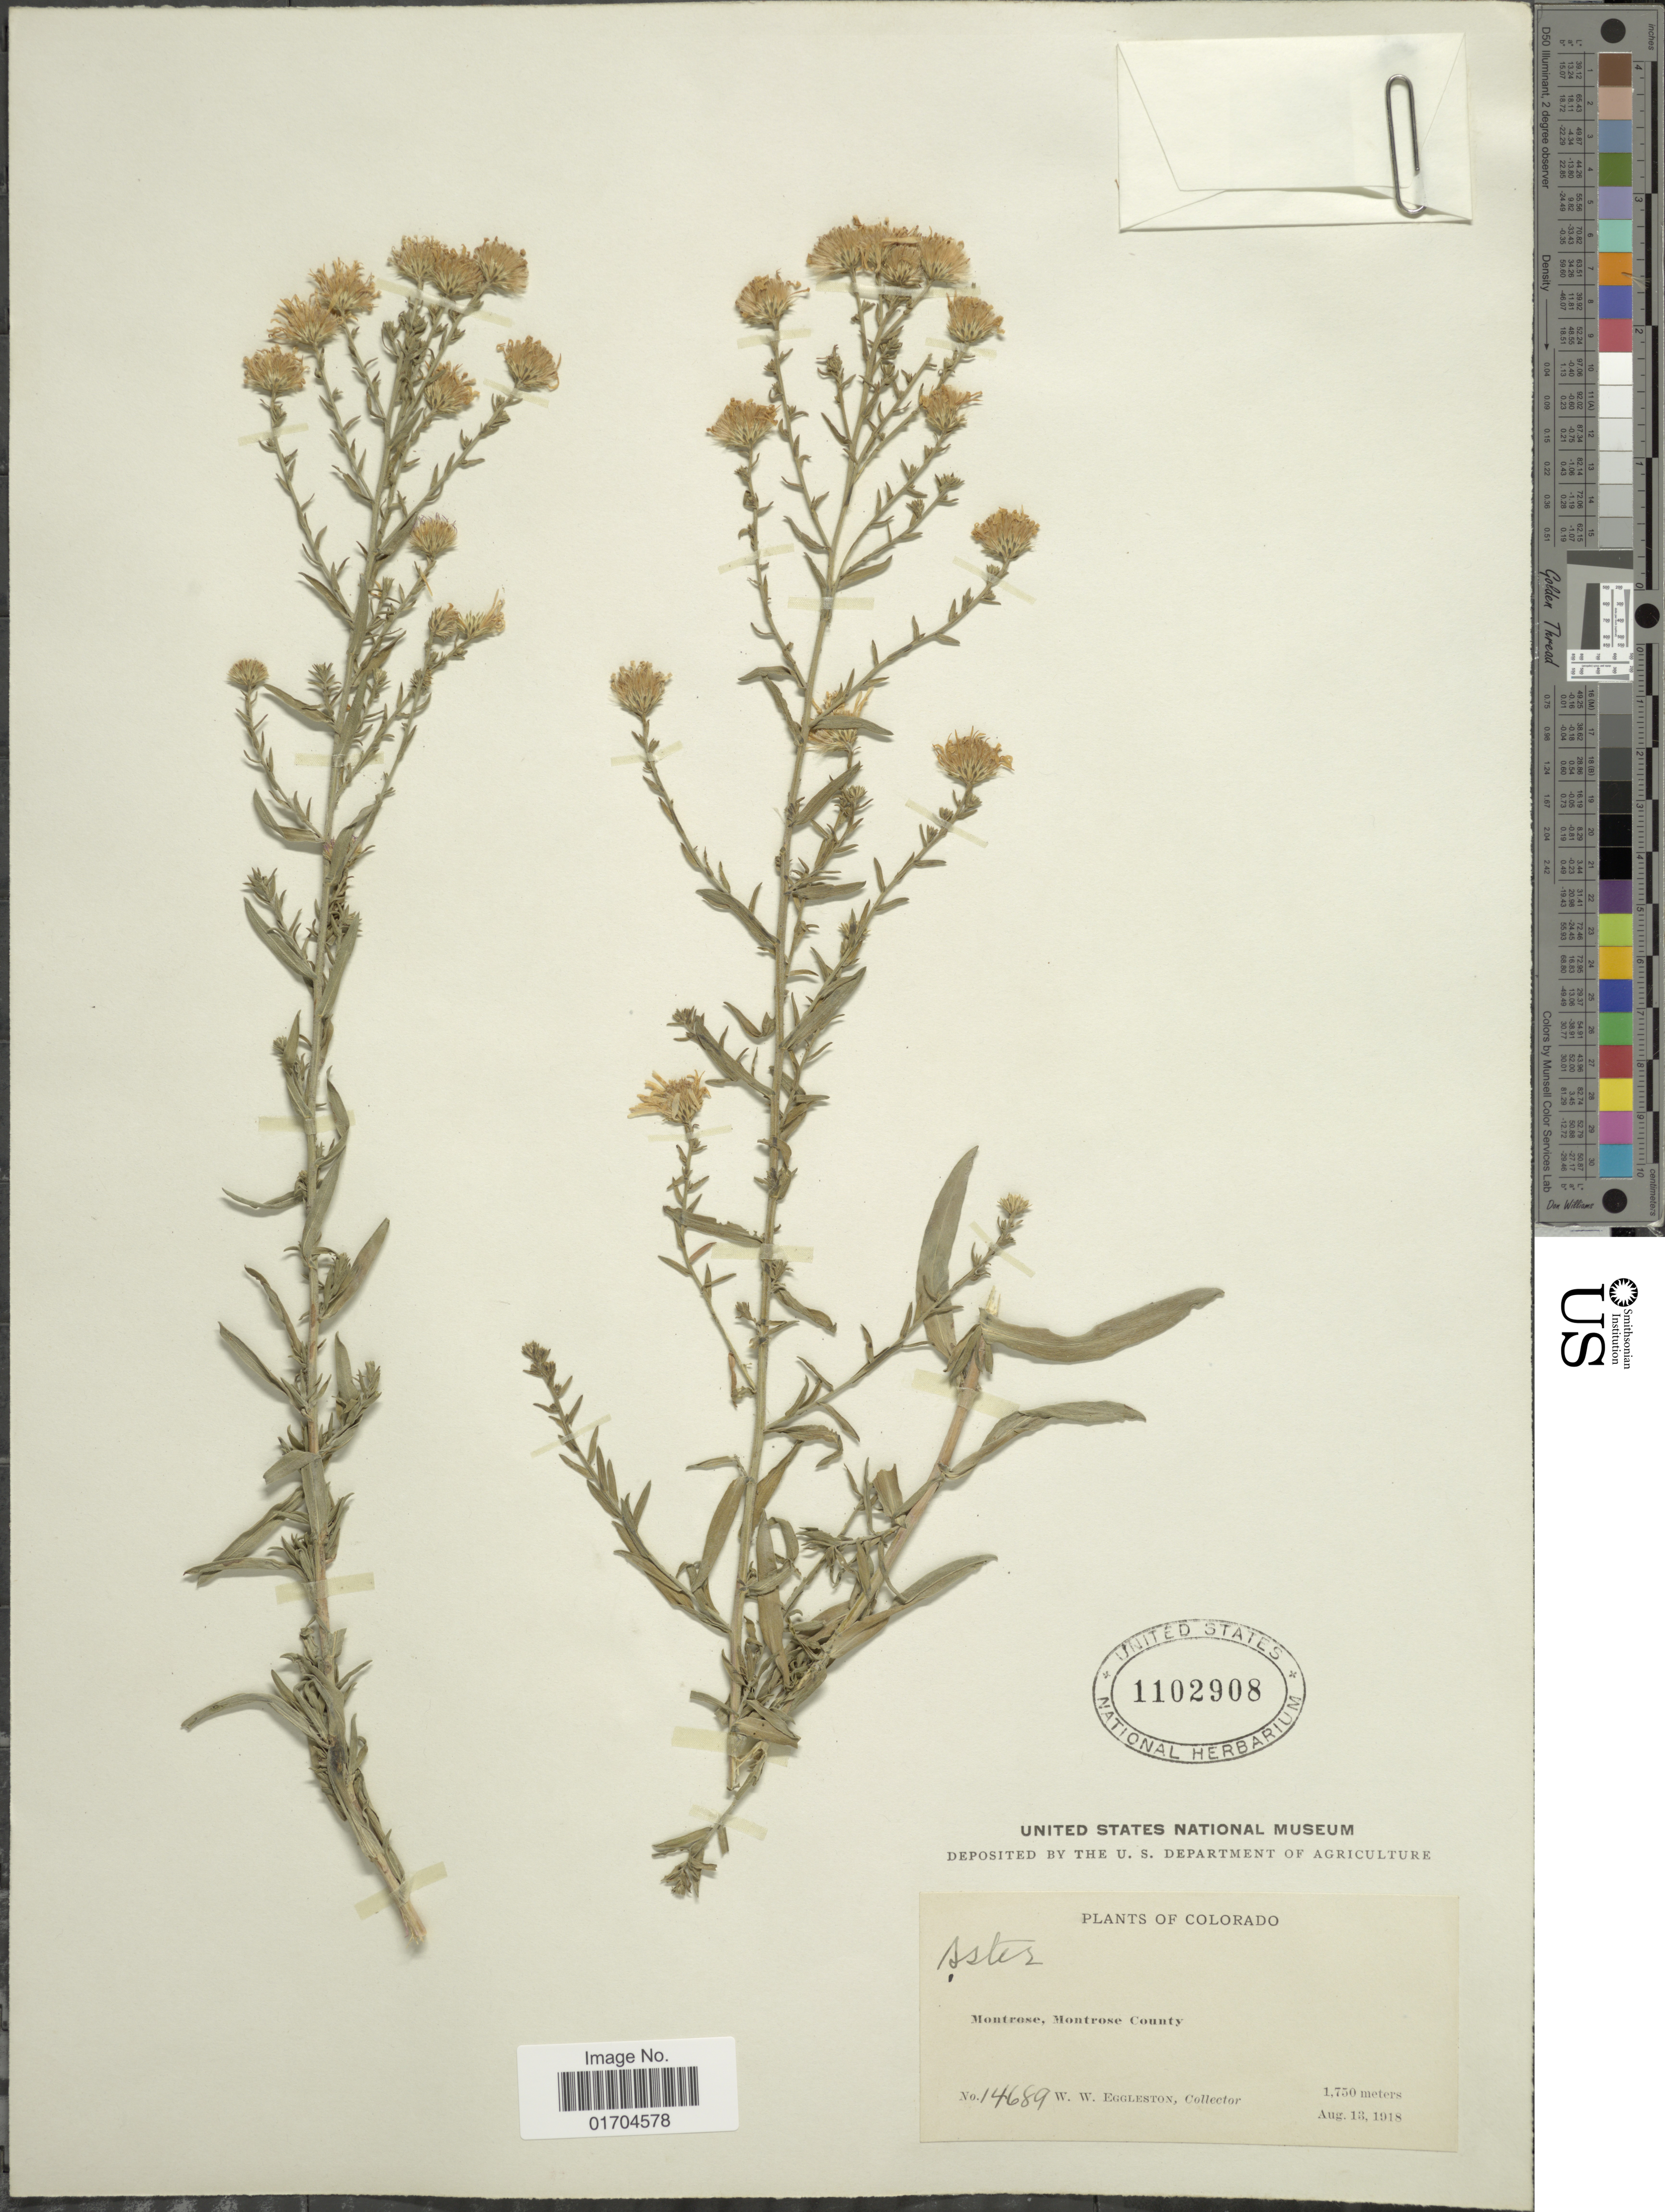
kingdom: Plantae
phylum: Tracheophyta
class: Magnoliopsida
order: Asterales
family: Asteraceae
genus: Symphyotrichum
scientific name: Symphyotrichum sp.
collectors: W. W. Eggleston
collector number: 14689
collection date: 1918-08-13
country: United States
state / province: Colorado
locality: Montrose, Montrose County.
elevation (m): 1750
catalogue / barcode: US 1102908